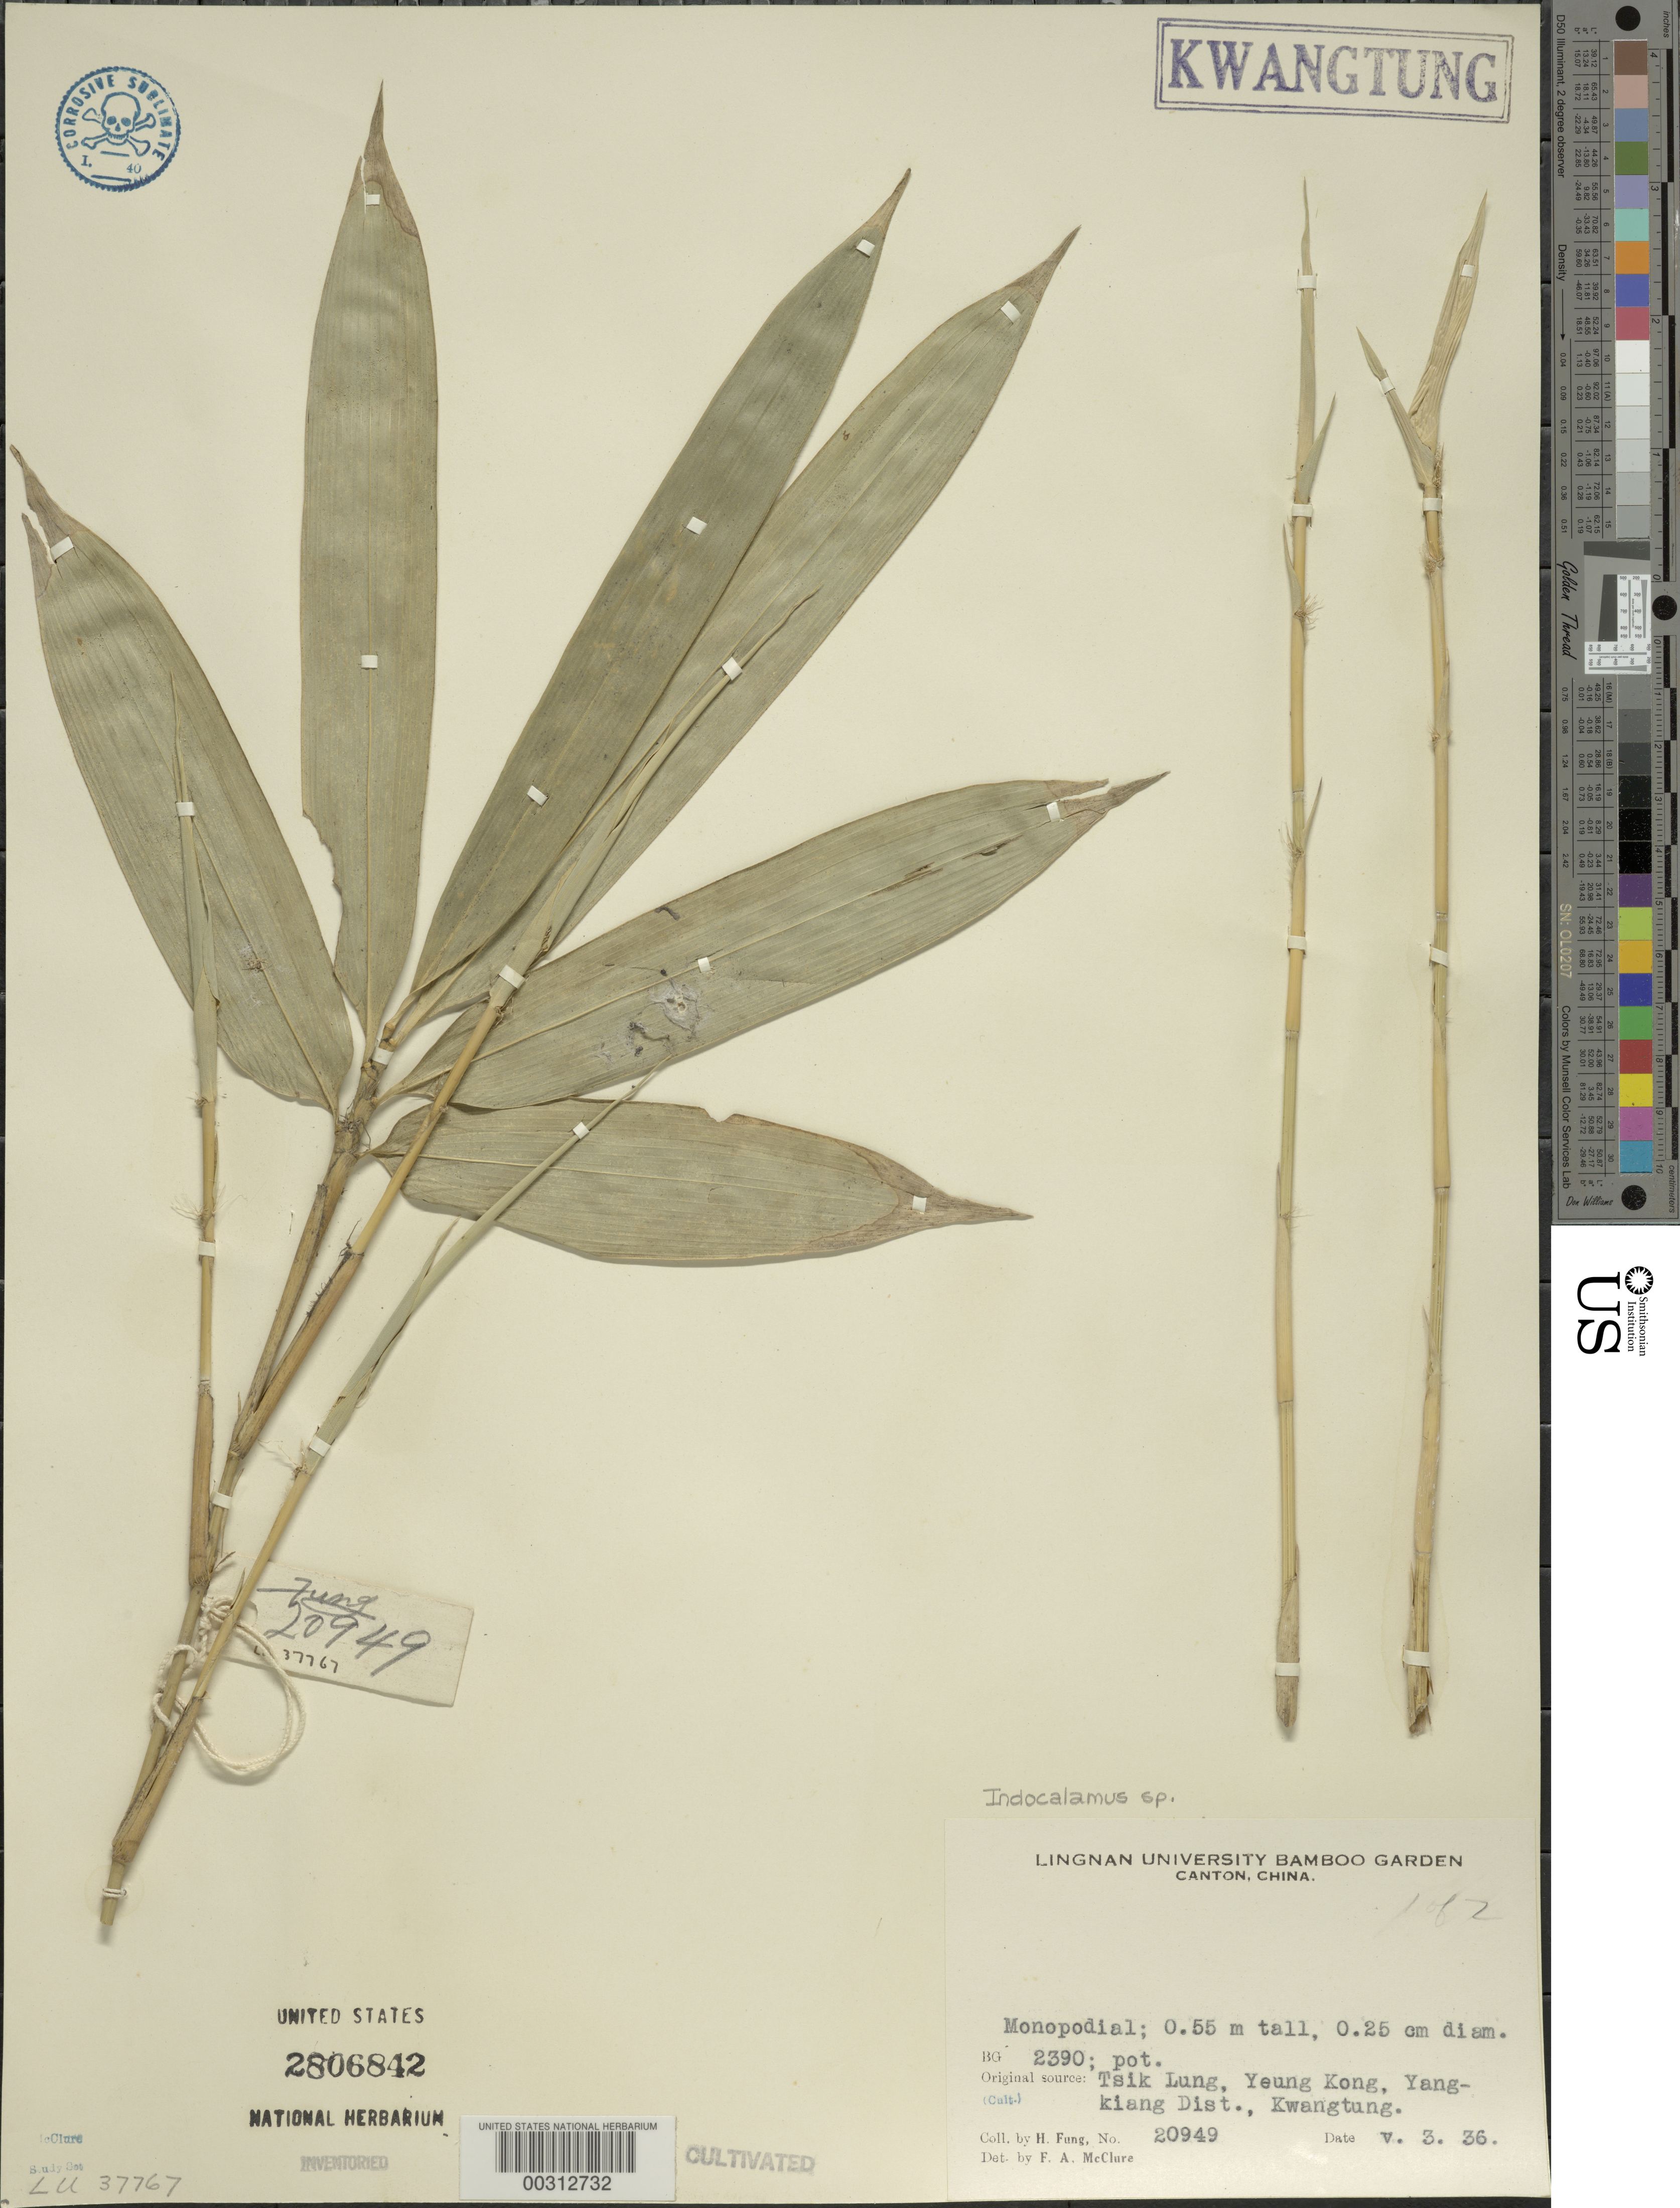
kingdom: Plantae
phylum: Tracheophyta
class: Liliopsida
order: Poales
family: Poaceae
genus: Indocalamus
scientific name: Indocalamus sp.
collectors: H. L. Fung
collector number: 20949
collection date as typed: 03 May 1936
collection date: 1936-05-03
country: China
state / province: Guangdong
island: Honam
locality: Lingnan Univ. Bamboo Garden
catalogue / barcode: US 2806842